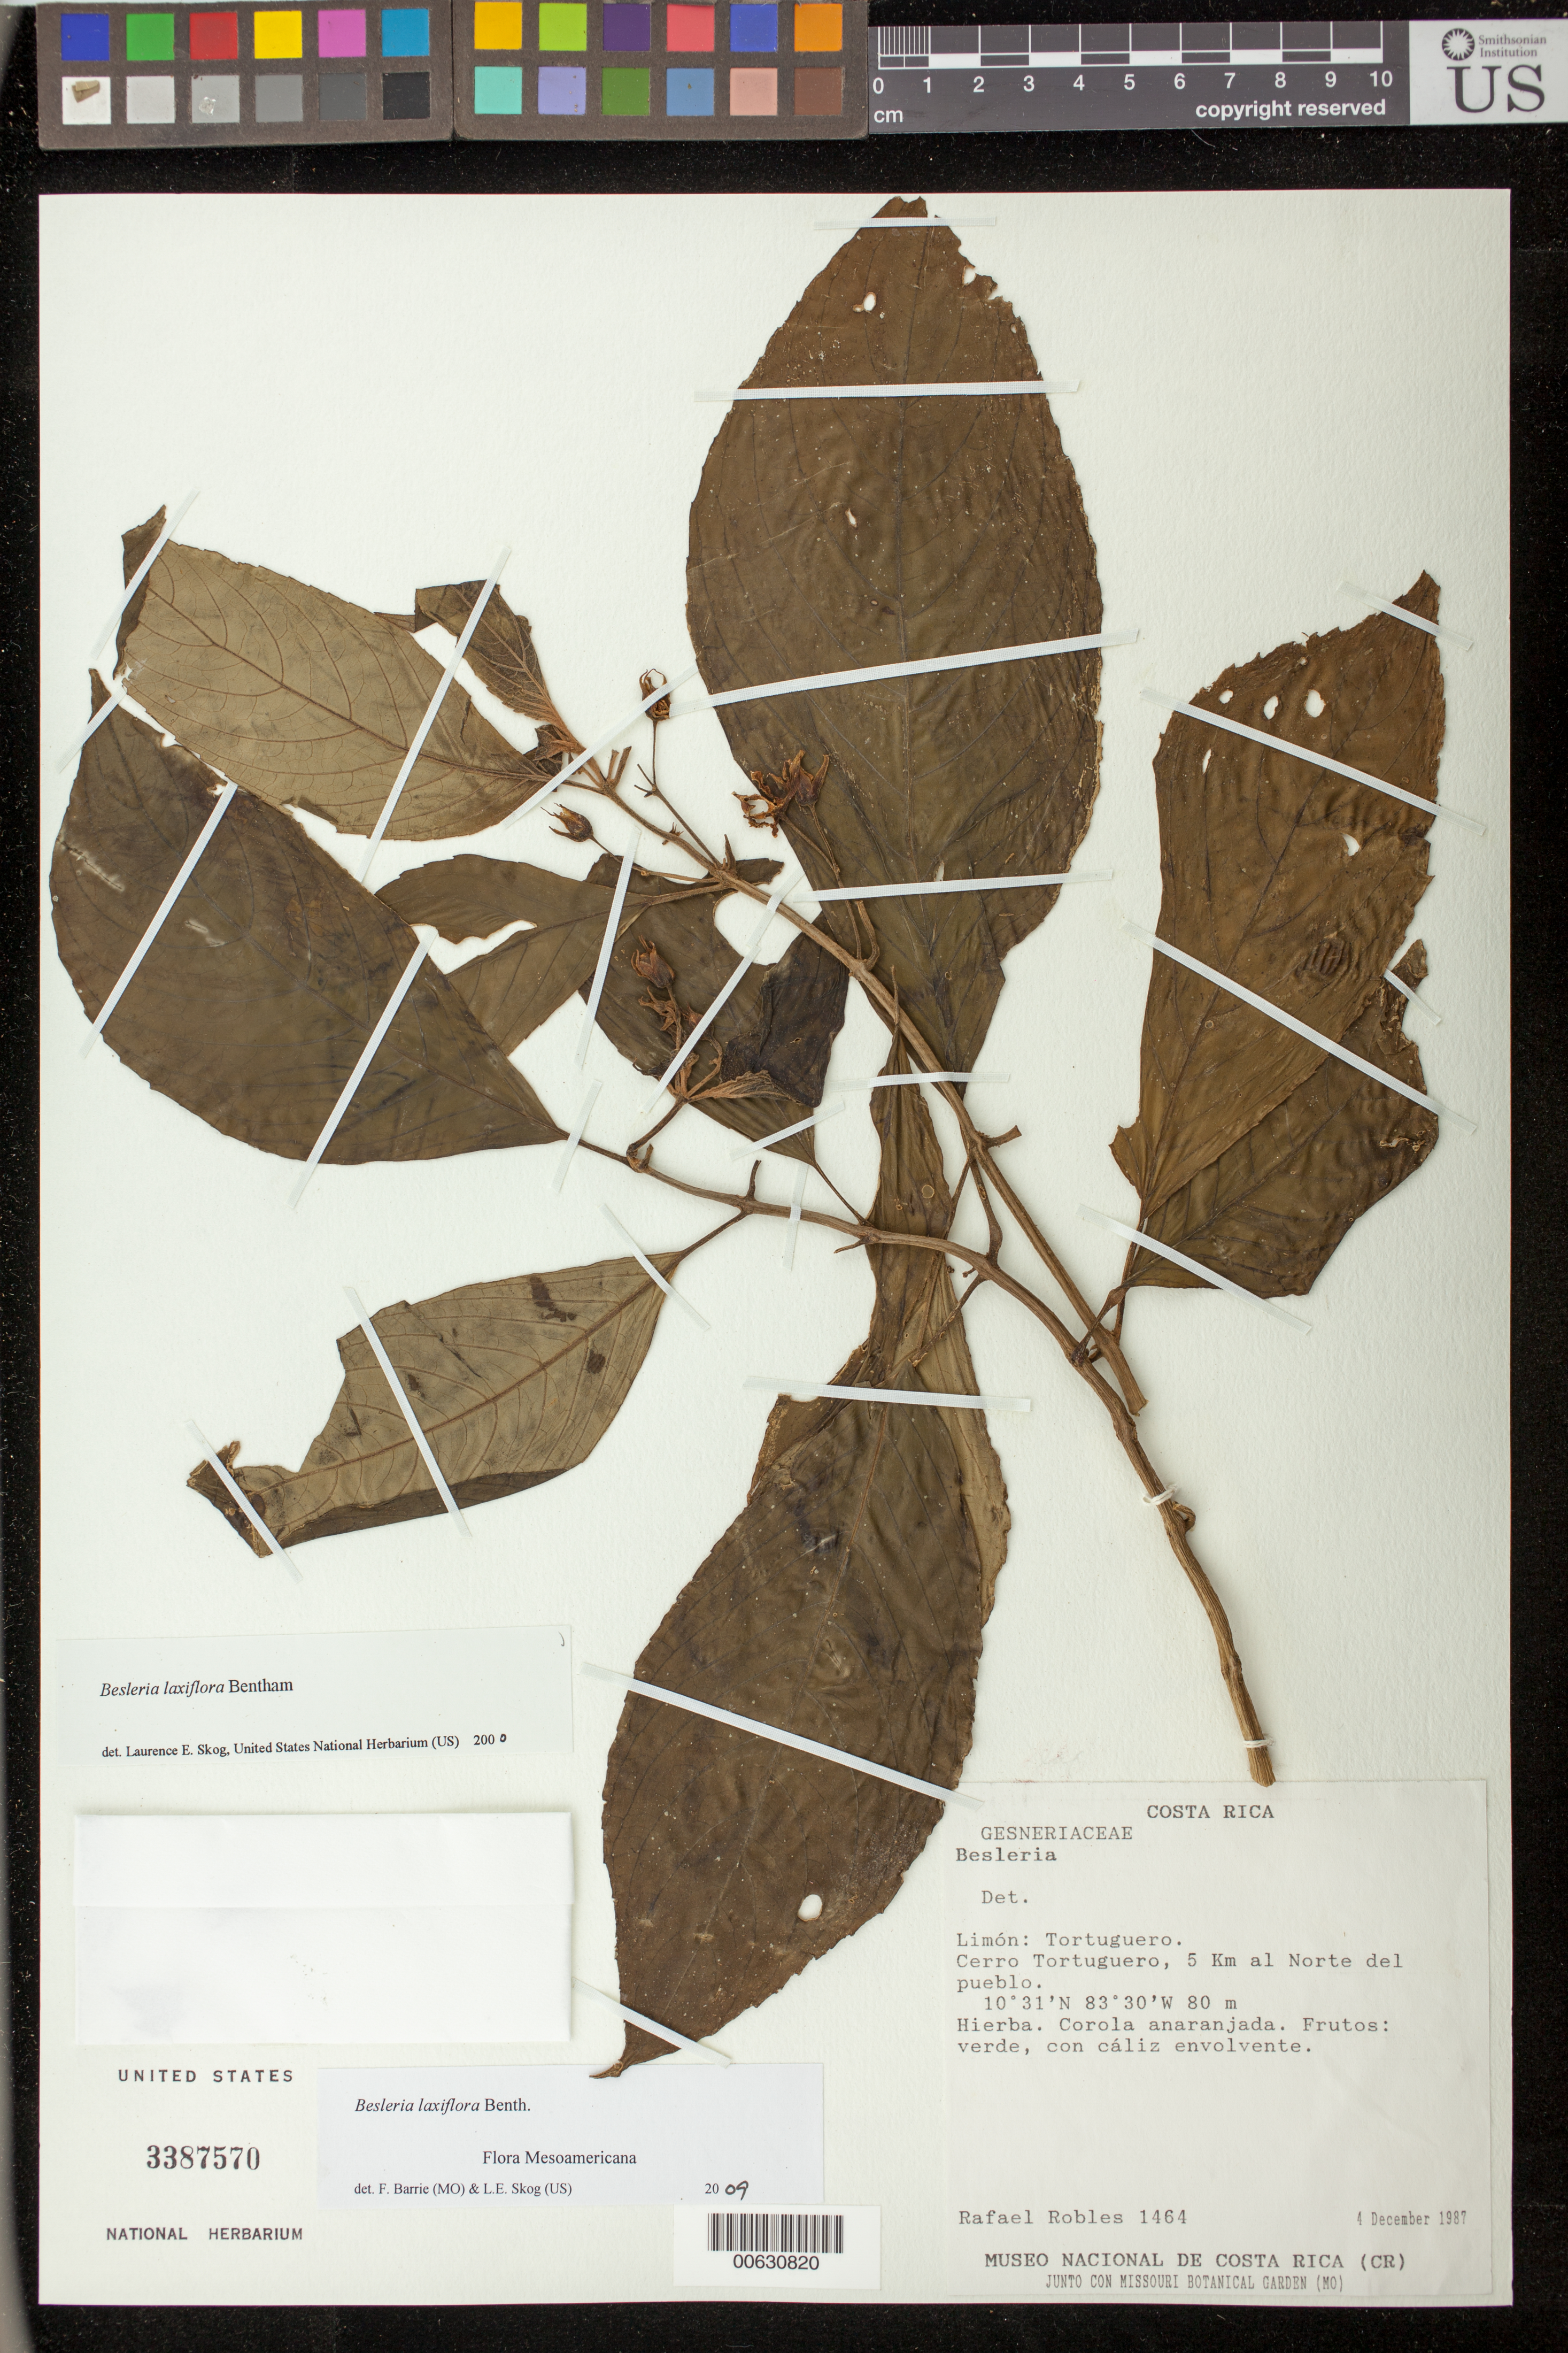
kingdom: Plantae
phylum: Tracheophyta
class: Magnoliopsida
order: Lamiales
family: Gesneriaceae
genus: Besleria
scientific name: Besleria laxiflora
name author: Benth.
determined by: Skog, Laurence E.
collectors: R. Robles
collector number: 1464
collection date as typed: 04 Dec 1987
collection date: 1987-12-04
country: Costa Rica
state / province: Limón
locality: Tortuguero, Cerro Tortuguero, 5 km al Norte del pueblo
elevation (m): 80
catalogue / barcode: US 3387570